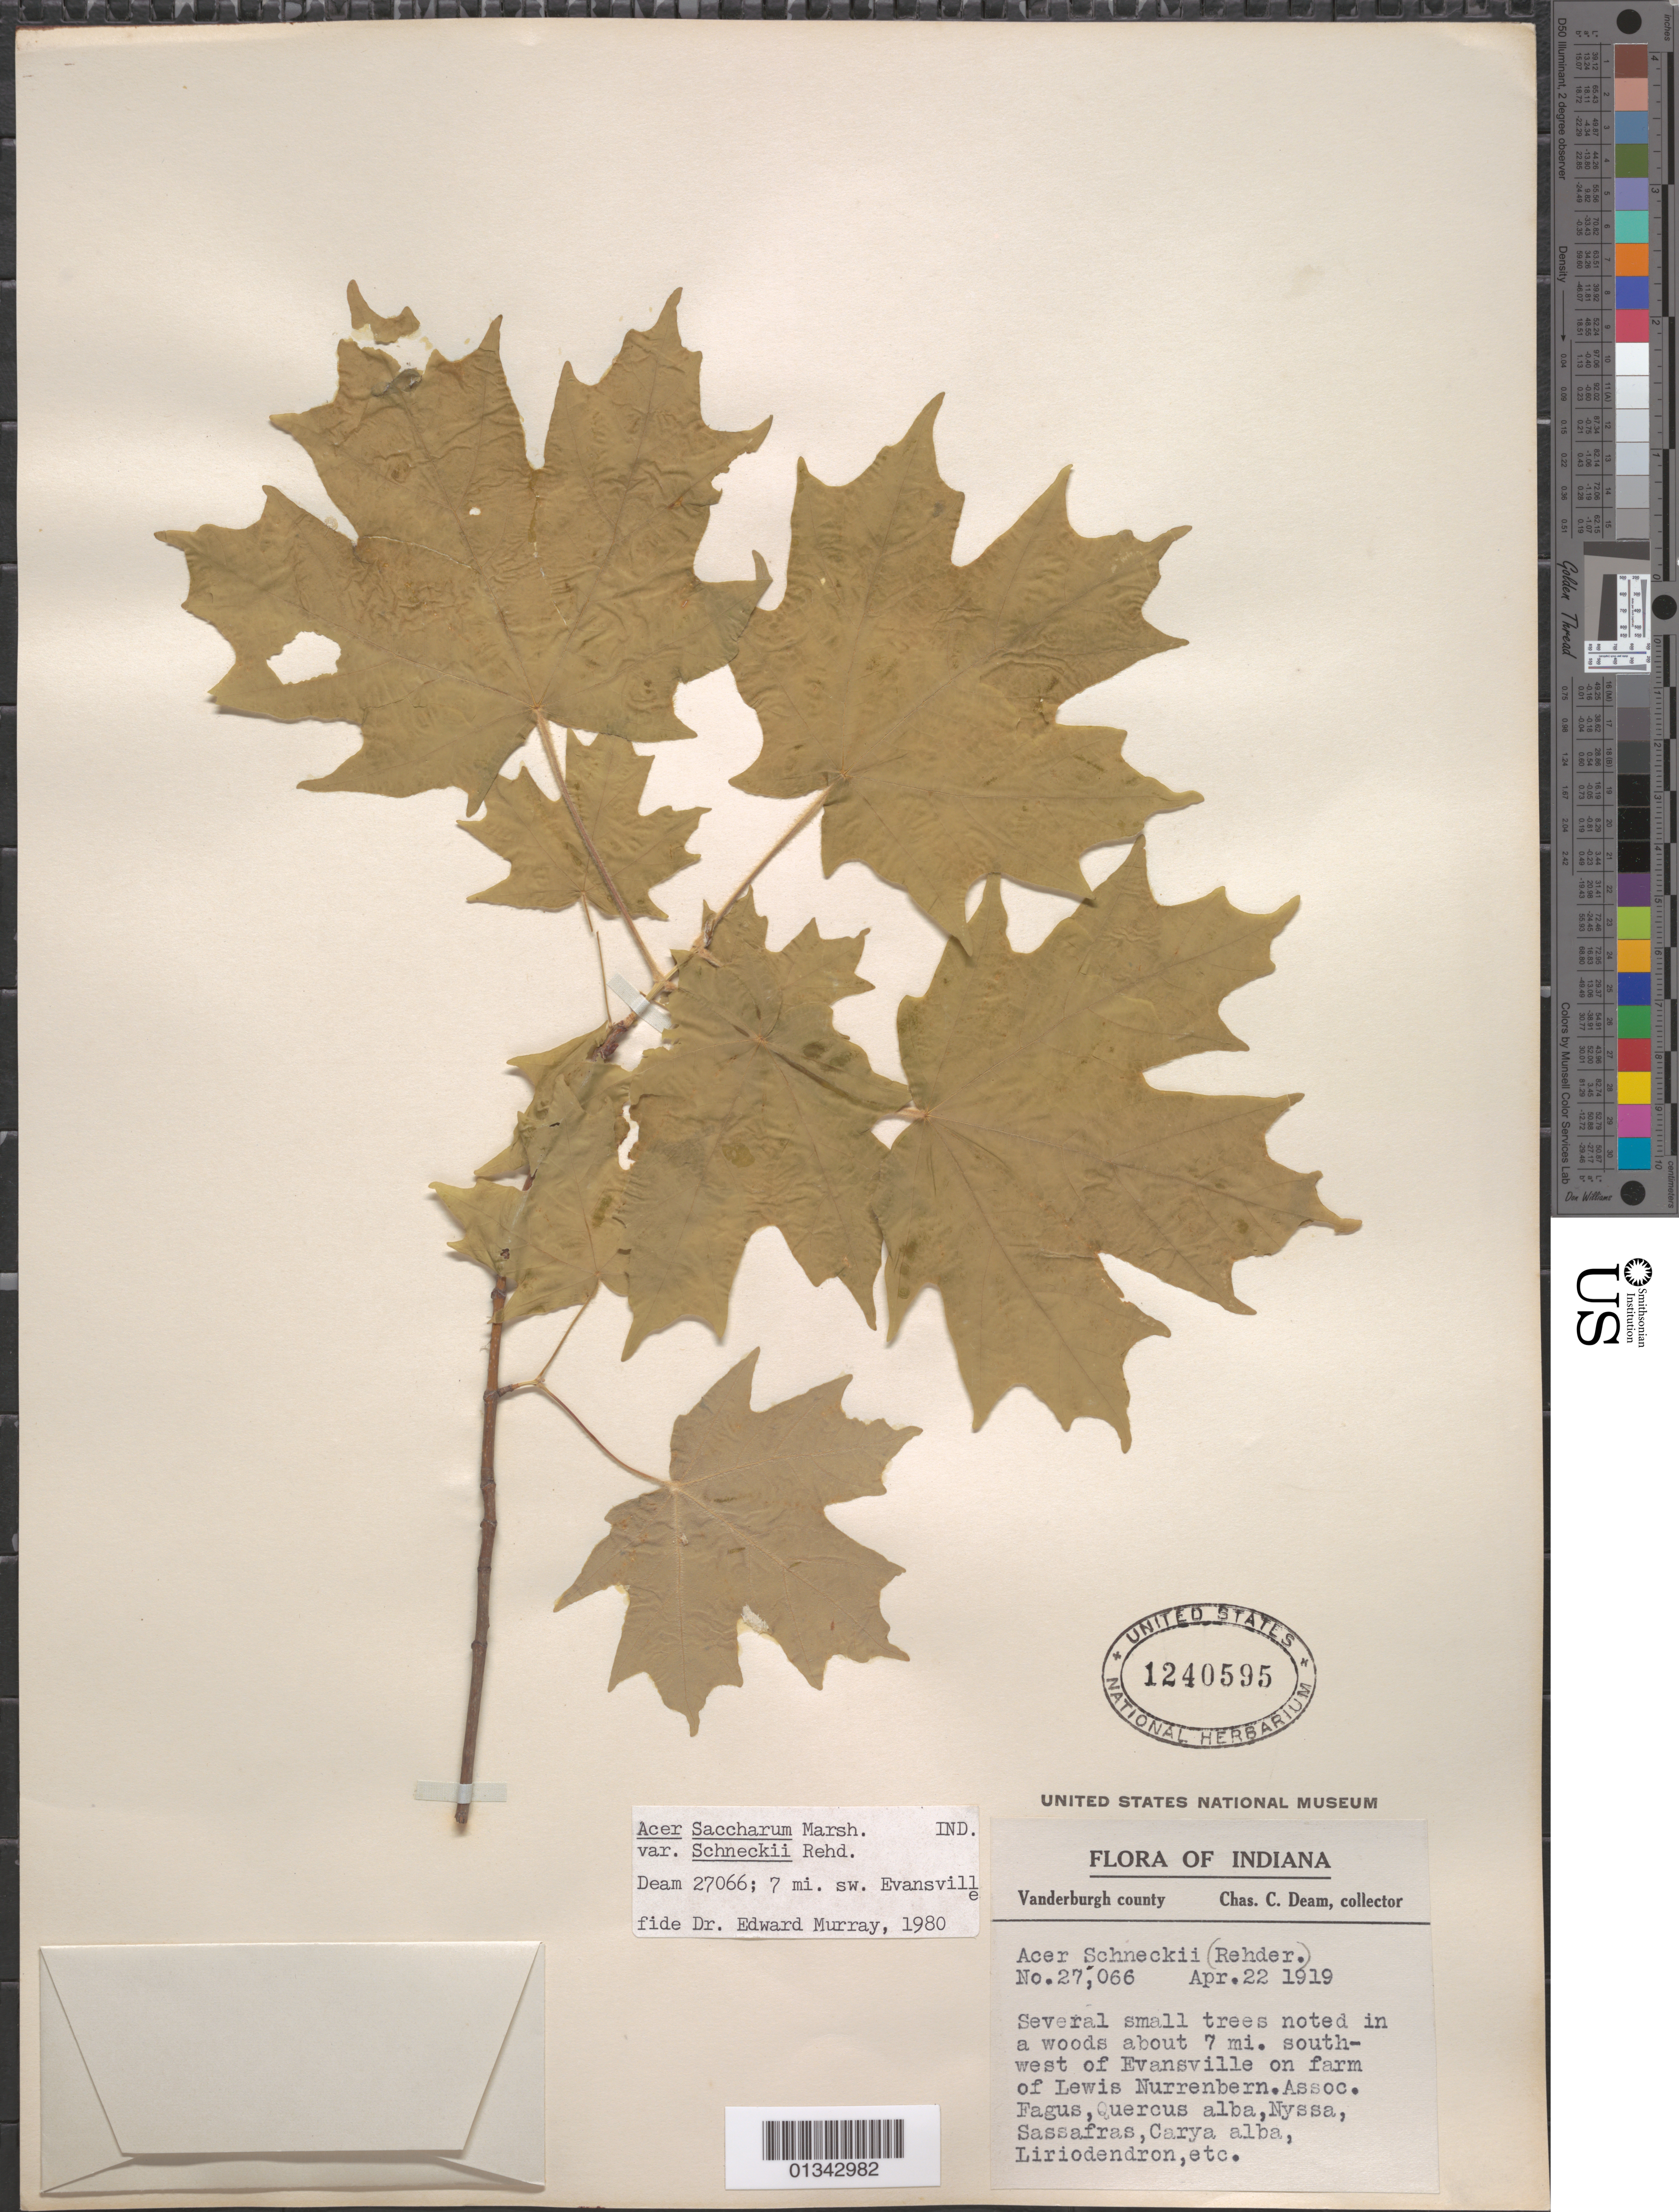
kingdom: Plantae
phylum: Tracheophyta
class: Magnoliopsida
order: Sapindales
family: Sapindaceae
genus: Acer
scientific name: Acer saccharum var. schneckii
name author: Rehder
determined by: Murray, Edward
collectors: C. C. Deam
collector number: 27066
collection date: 1919-04-22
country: United States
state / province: Indiana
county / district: Vanderburgh County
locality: Vanderburgh County, about 7 miles SW of Evansville on farm of Lewis Nurrenbern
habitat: In woods. Assoc: Fagus, Quercus alba, Nyssa, Sassafras, Carya alba, Liriodendron, etc.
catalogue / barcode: US 1240595